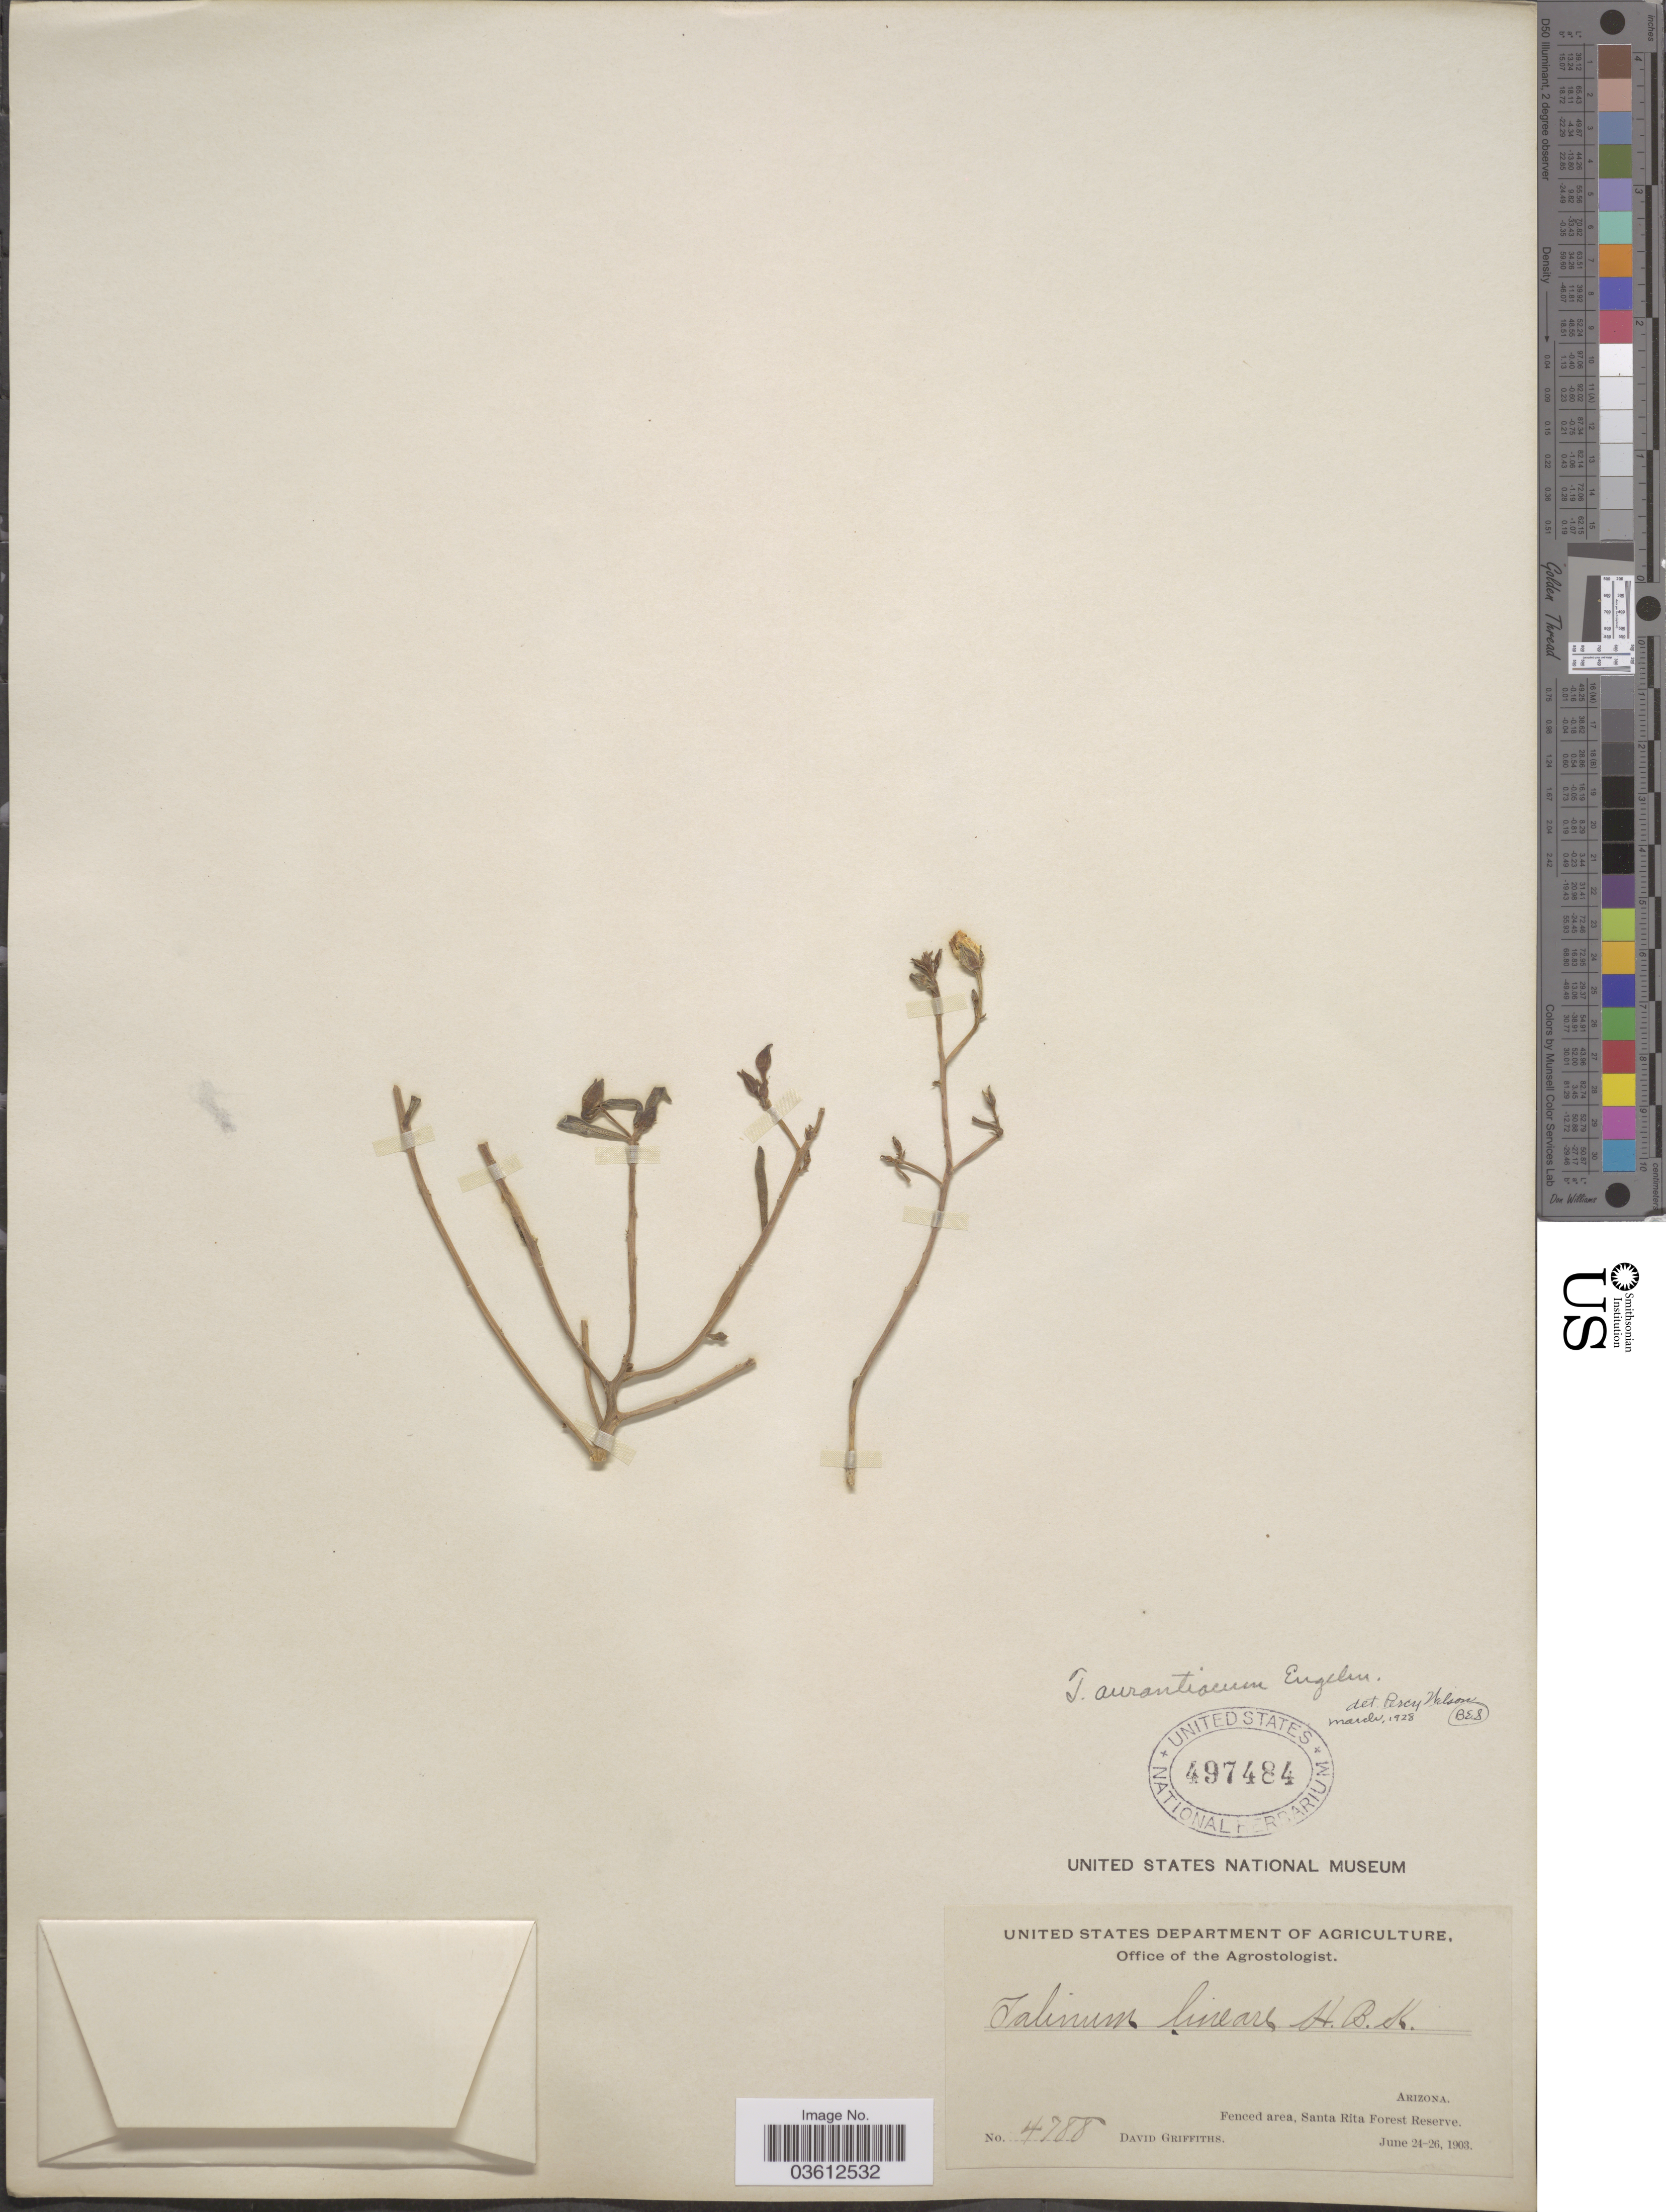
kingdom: Plantae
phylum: Tracheophyta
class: Magnoliopsida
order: Caryophyllales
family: Talinaceae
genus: Talinum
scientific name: Talinum aurantiacum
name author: Engelm. in A. Gray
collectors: D. Griffiths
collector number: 4788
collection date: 1903-06-24/1903-06-26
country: United States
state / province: Arizona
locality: Fenced area, Santa Rita Forest Reserve.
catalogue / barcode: US 497484